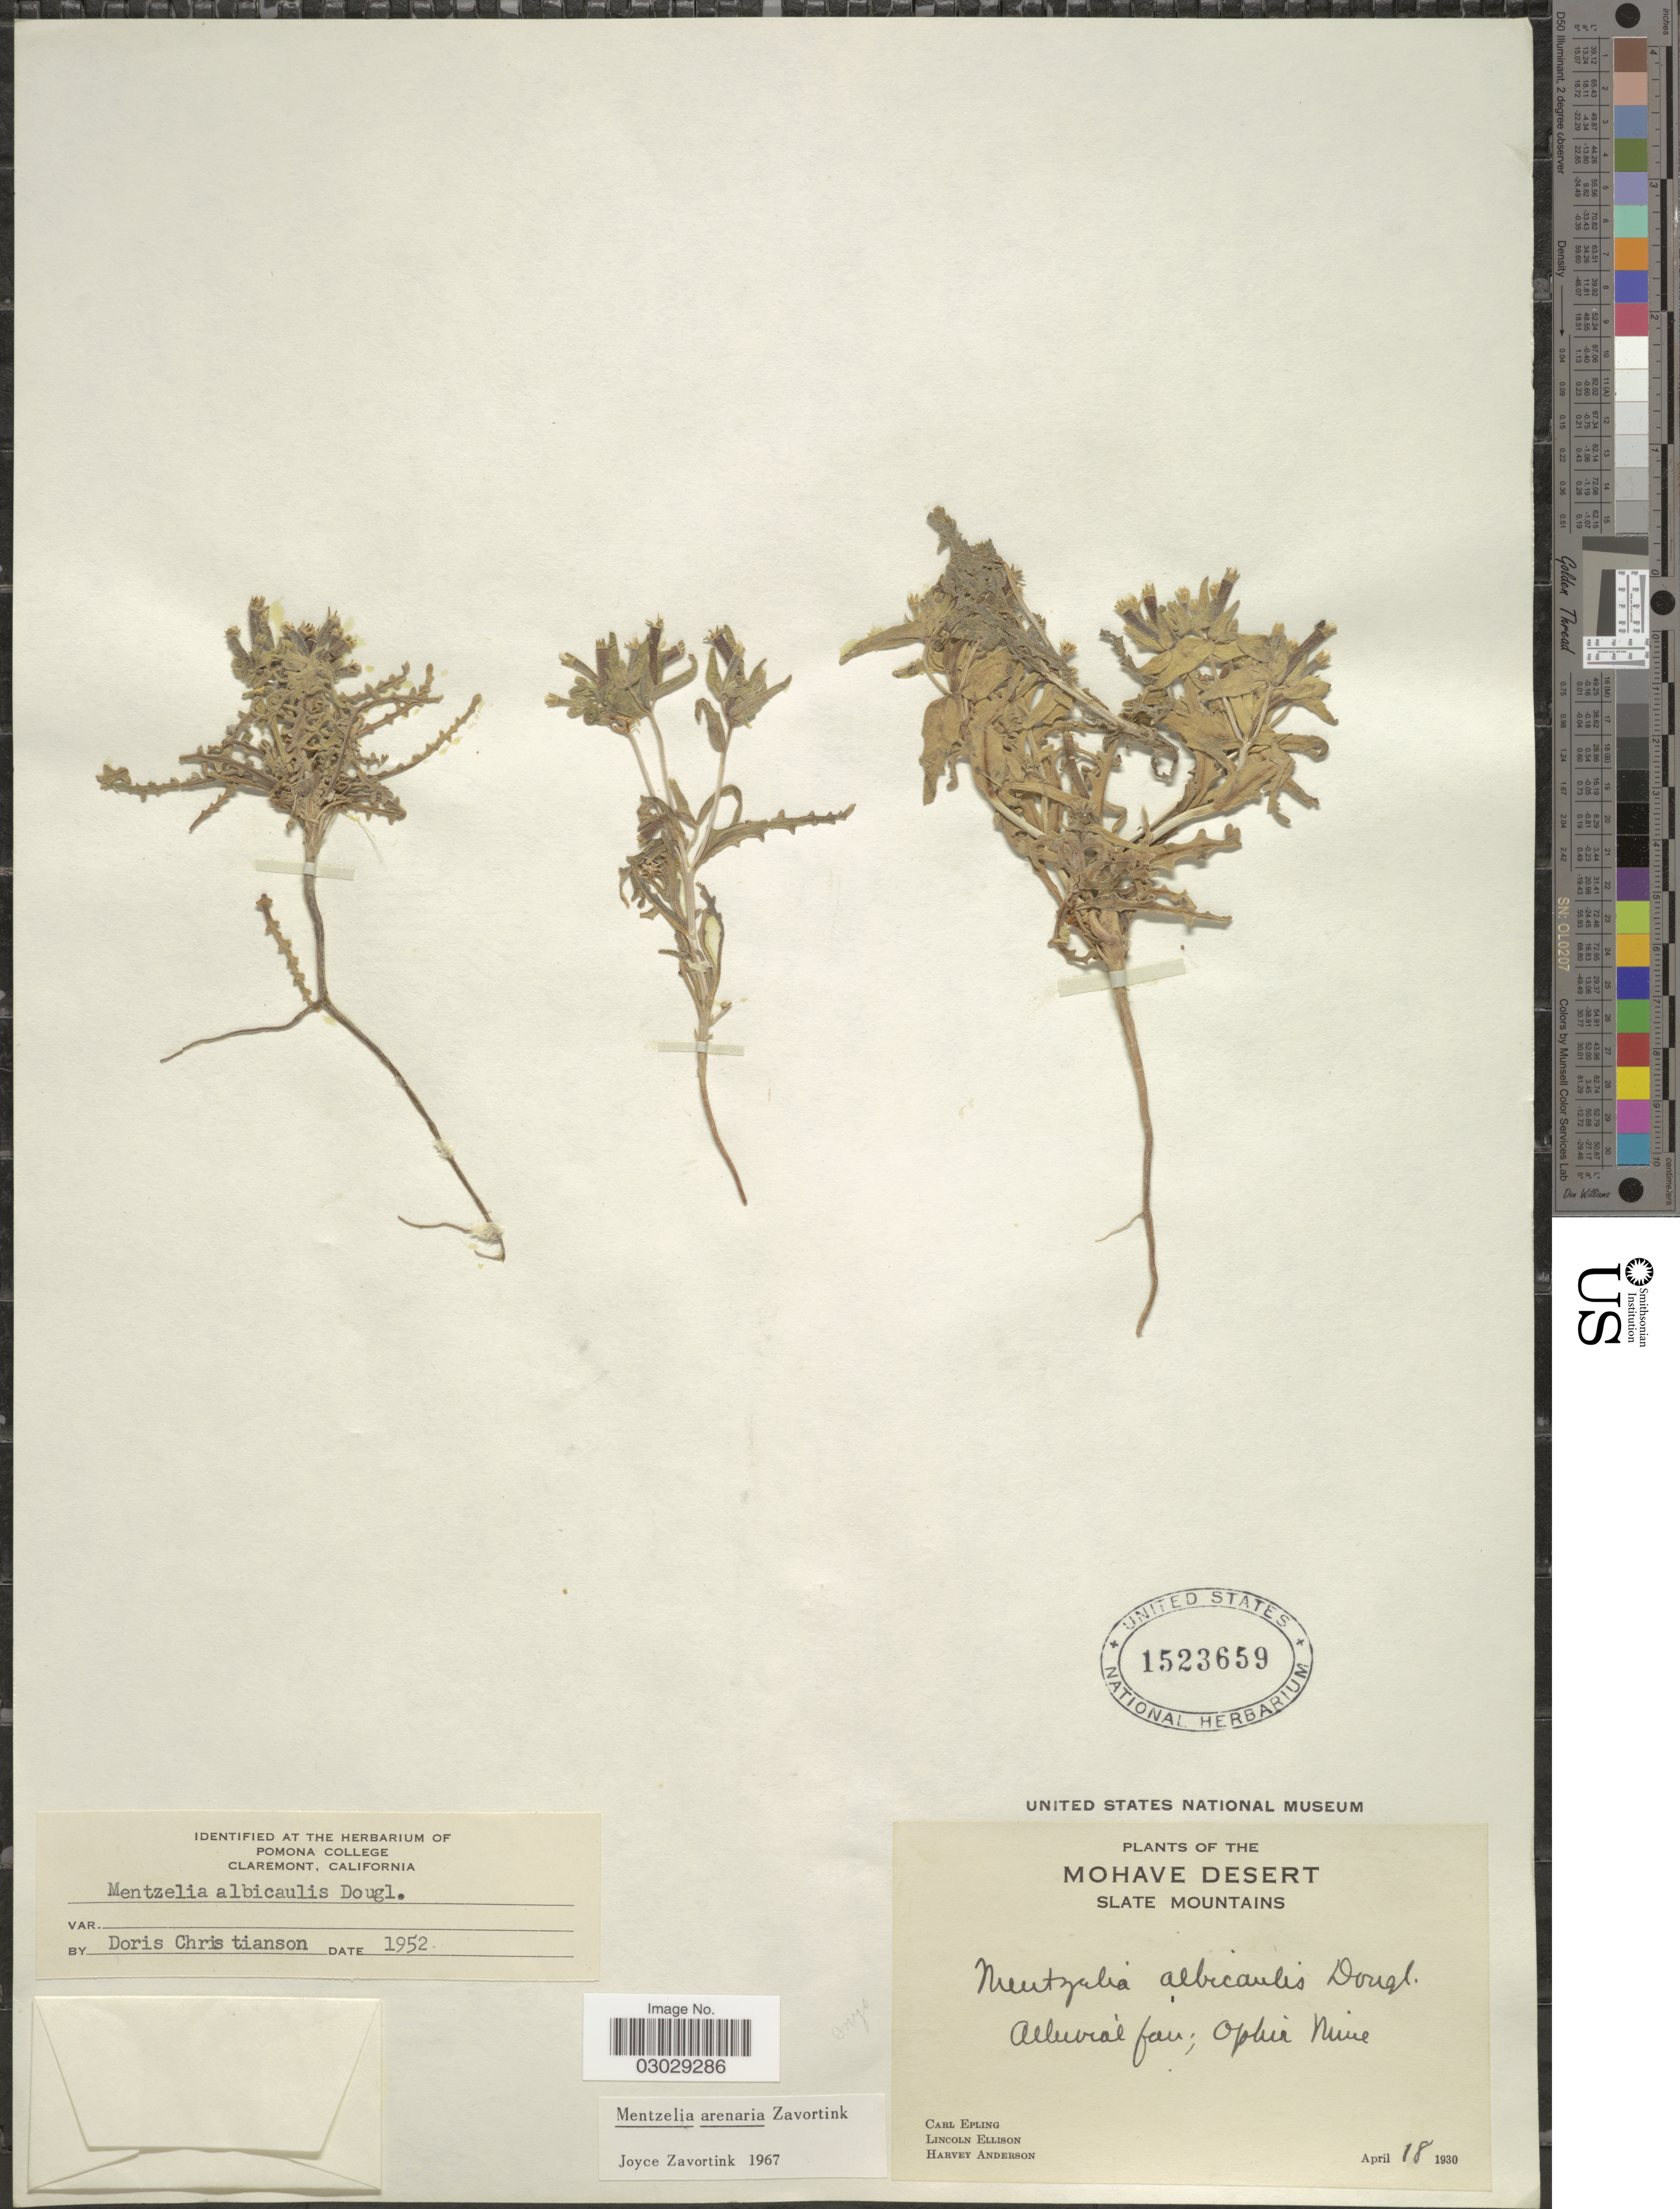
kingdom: Plantae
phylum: Tracheophyta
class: Magnoliopsida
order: Cornales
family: Loasaceae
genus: Mentzelia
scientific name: Mentzelia albicaulis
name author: (Douglas ex Hook.) Douglas ex Torr. & A. Gray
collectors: C. C. Epling, L. Ellison & H. Anderson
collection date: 1930-04-18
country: United States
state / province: California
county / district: Kern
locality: The Mohave Desert. Slate Mountains. Inyo.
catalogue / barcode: US 1523659